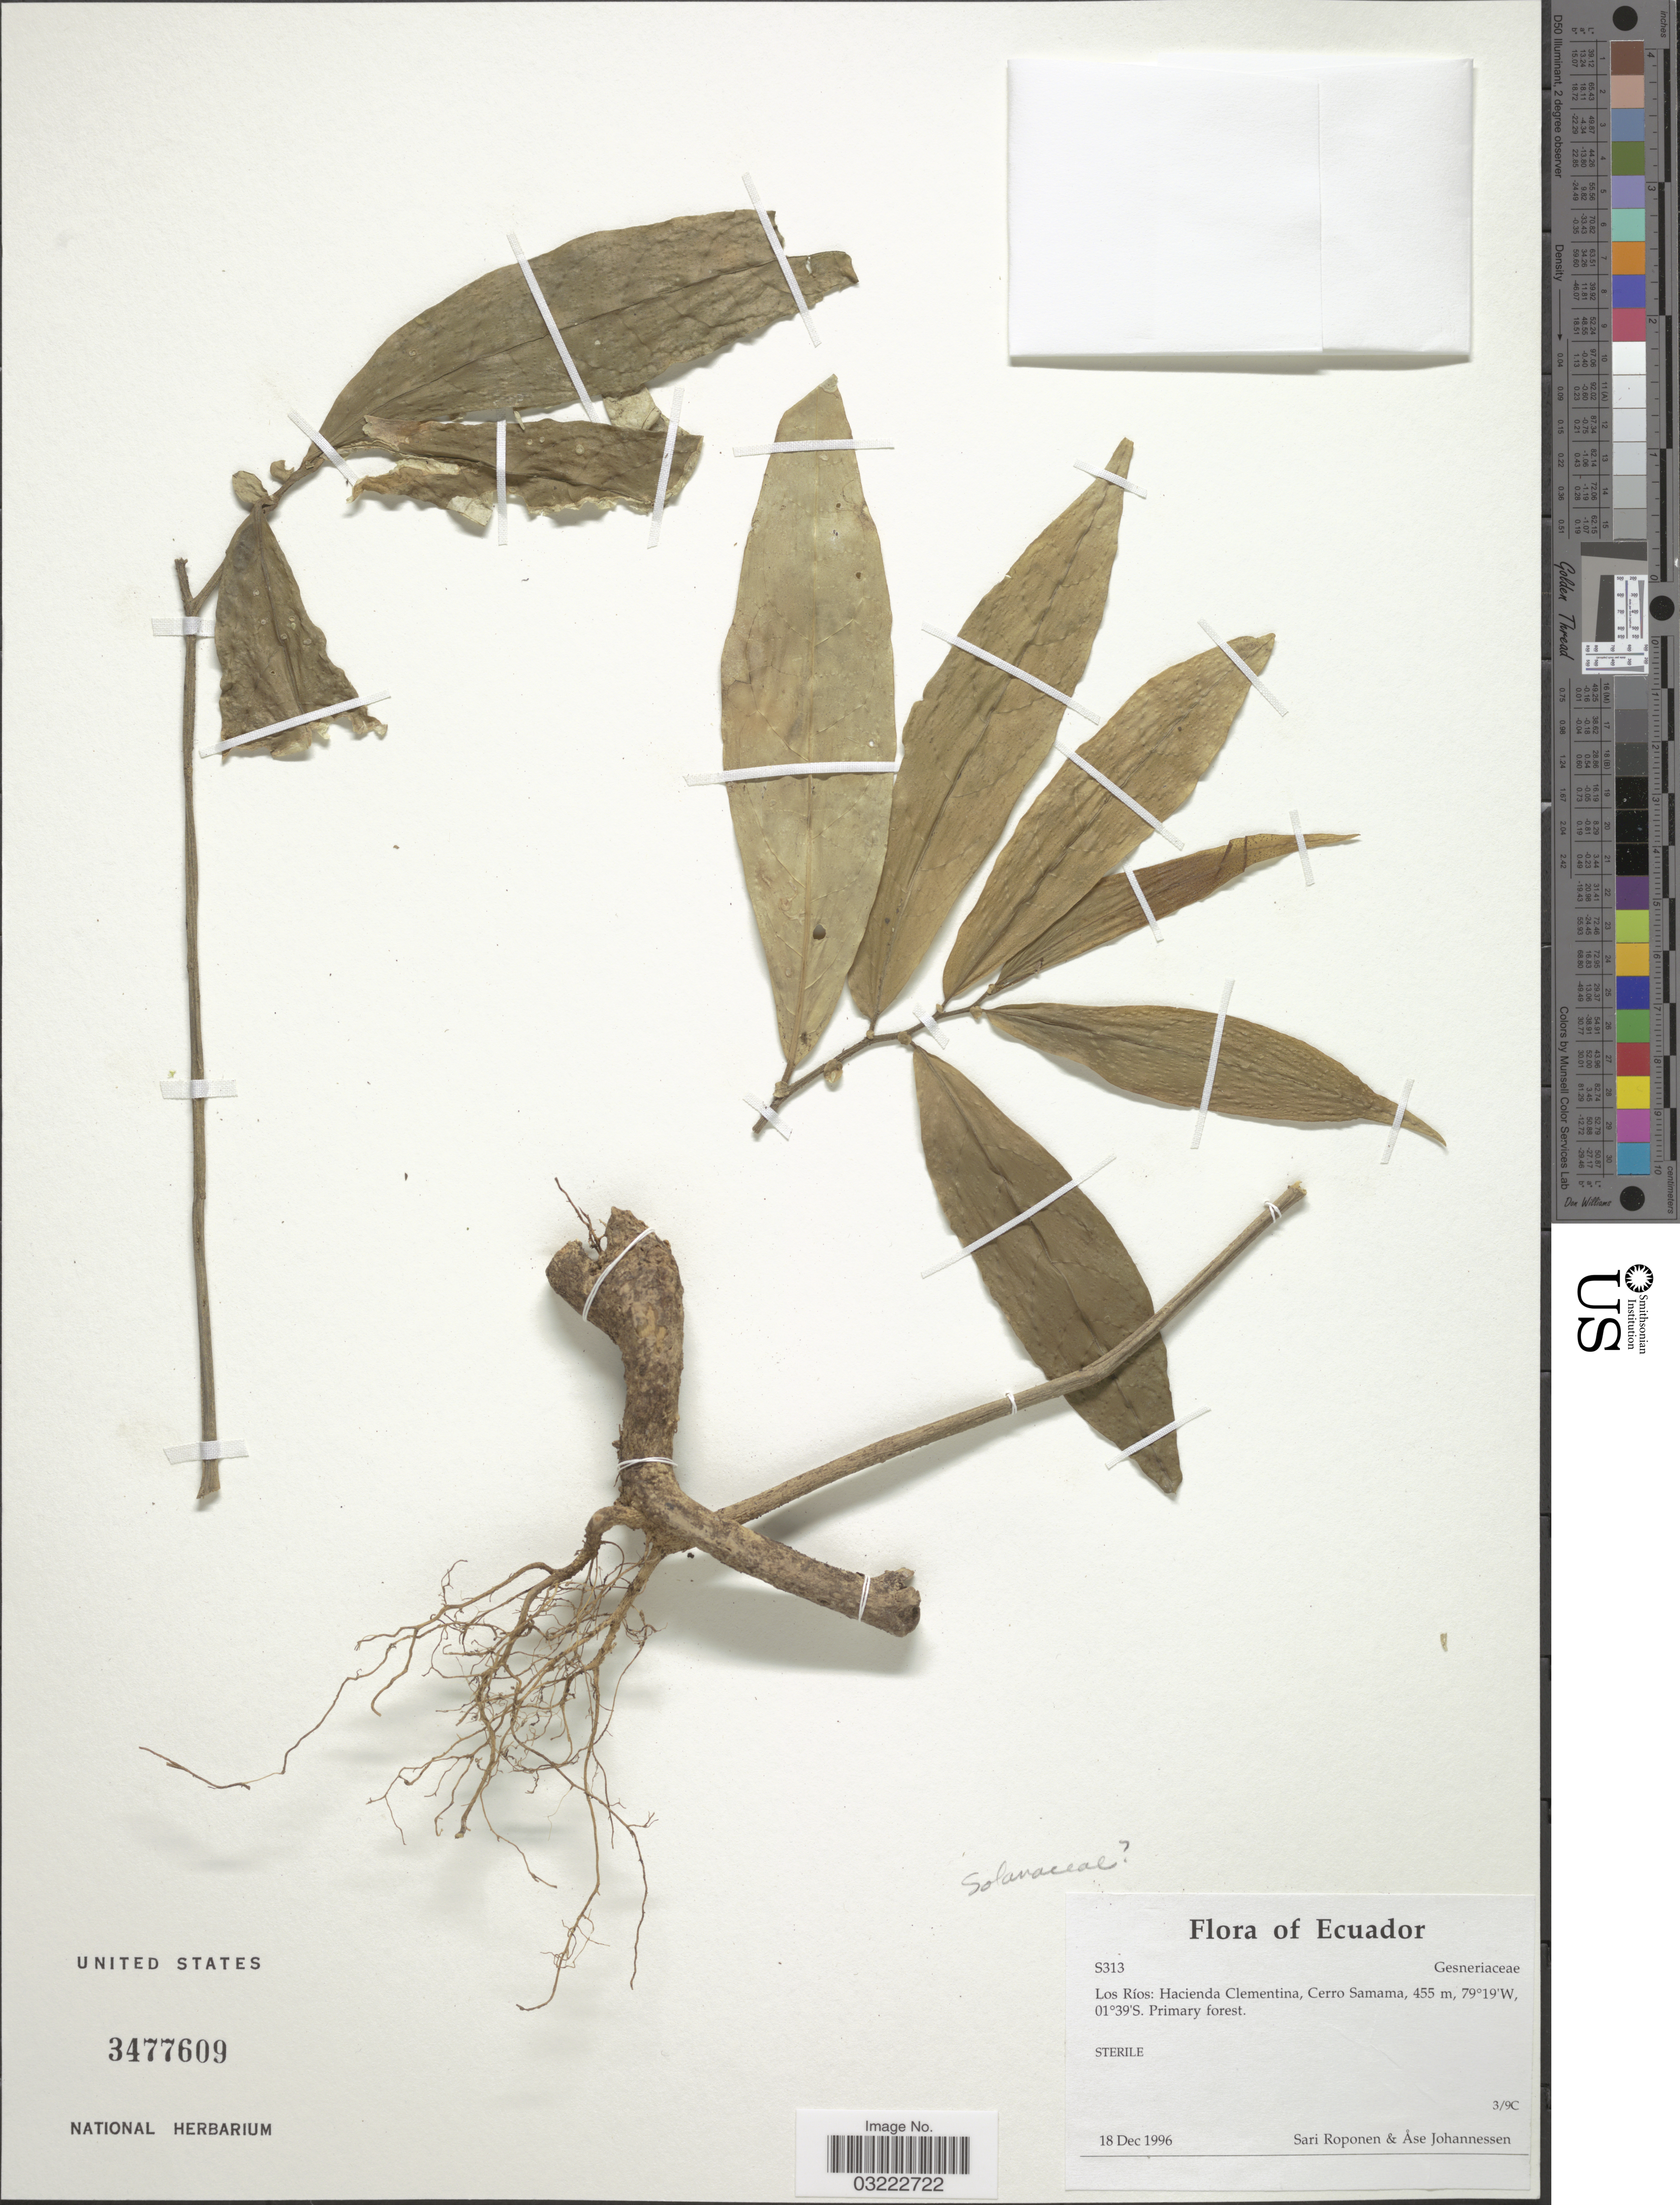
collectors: S. Roponen & A. Johannessen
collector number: S313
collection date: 1996-12-18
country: Ecuador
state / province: Los Ríos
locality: Hacienda Clementia, Cerro Samama.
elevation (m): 455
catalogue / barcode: US 3477609